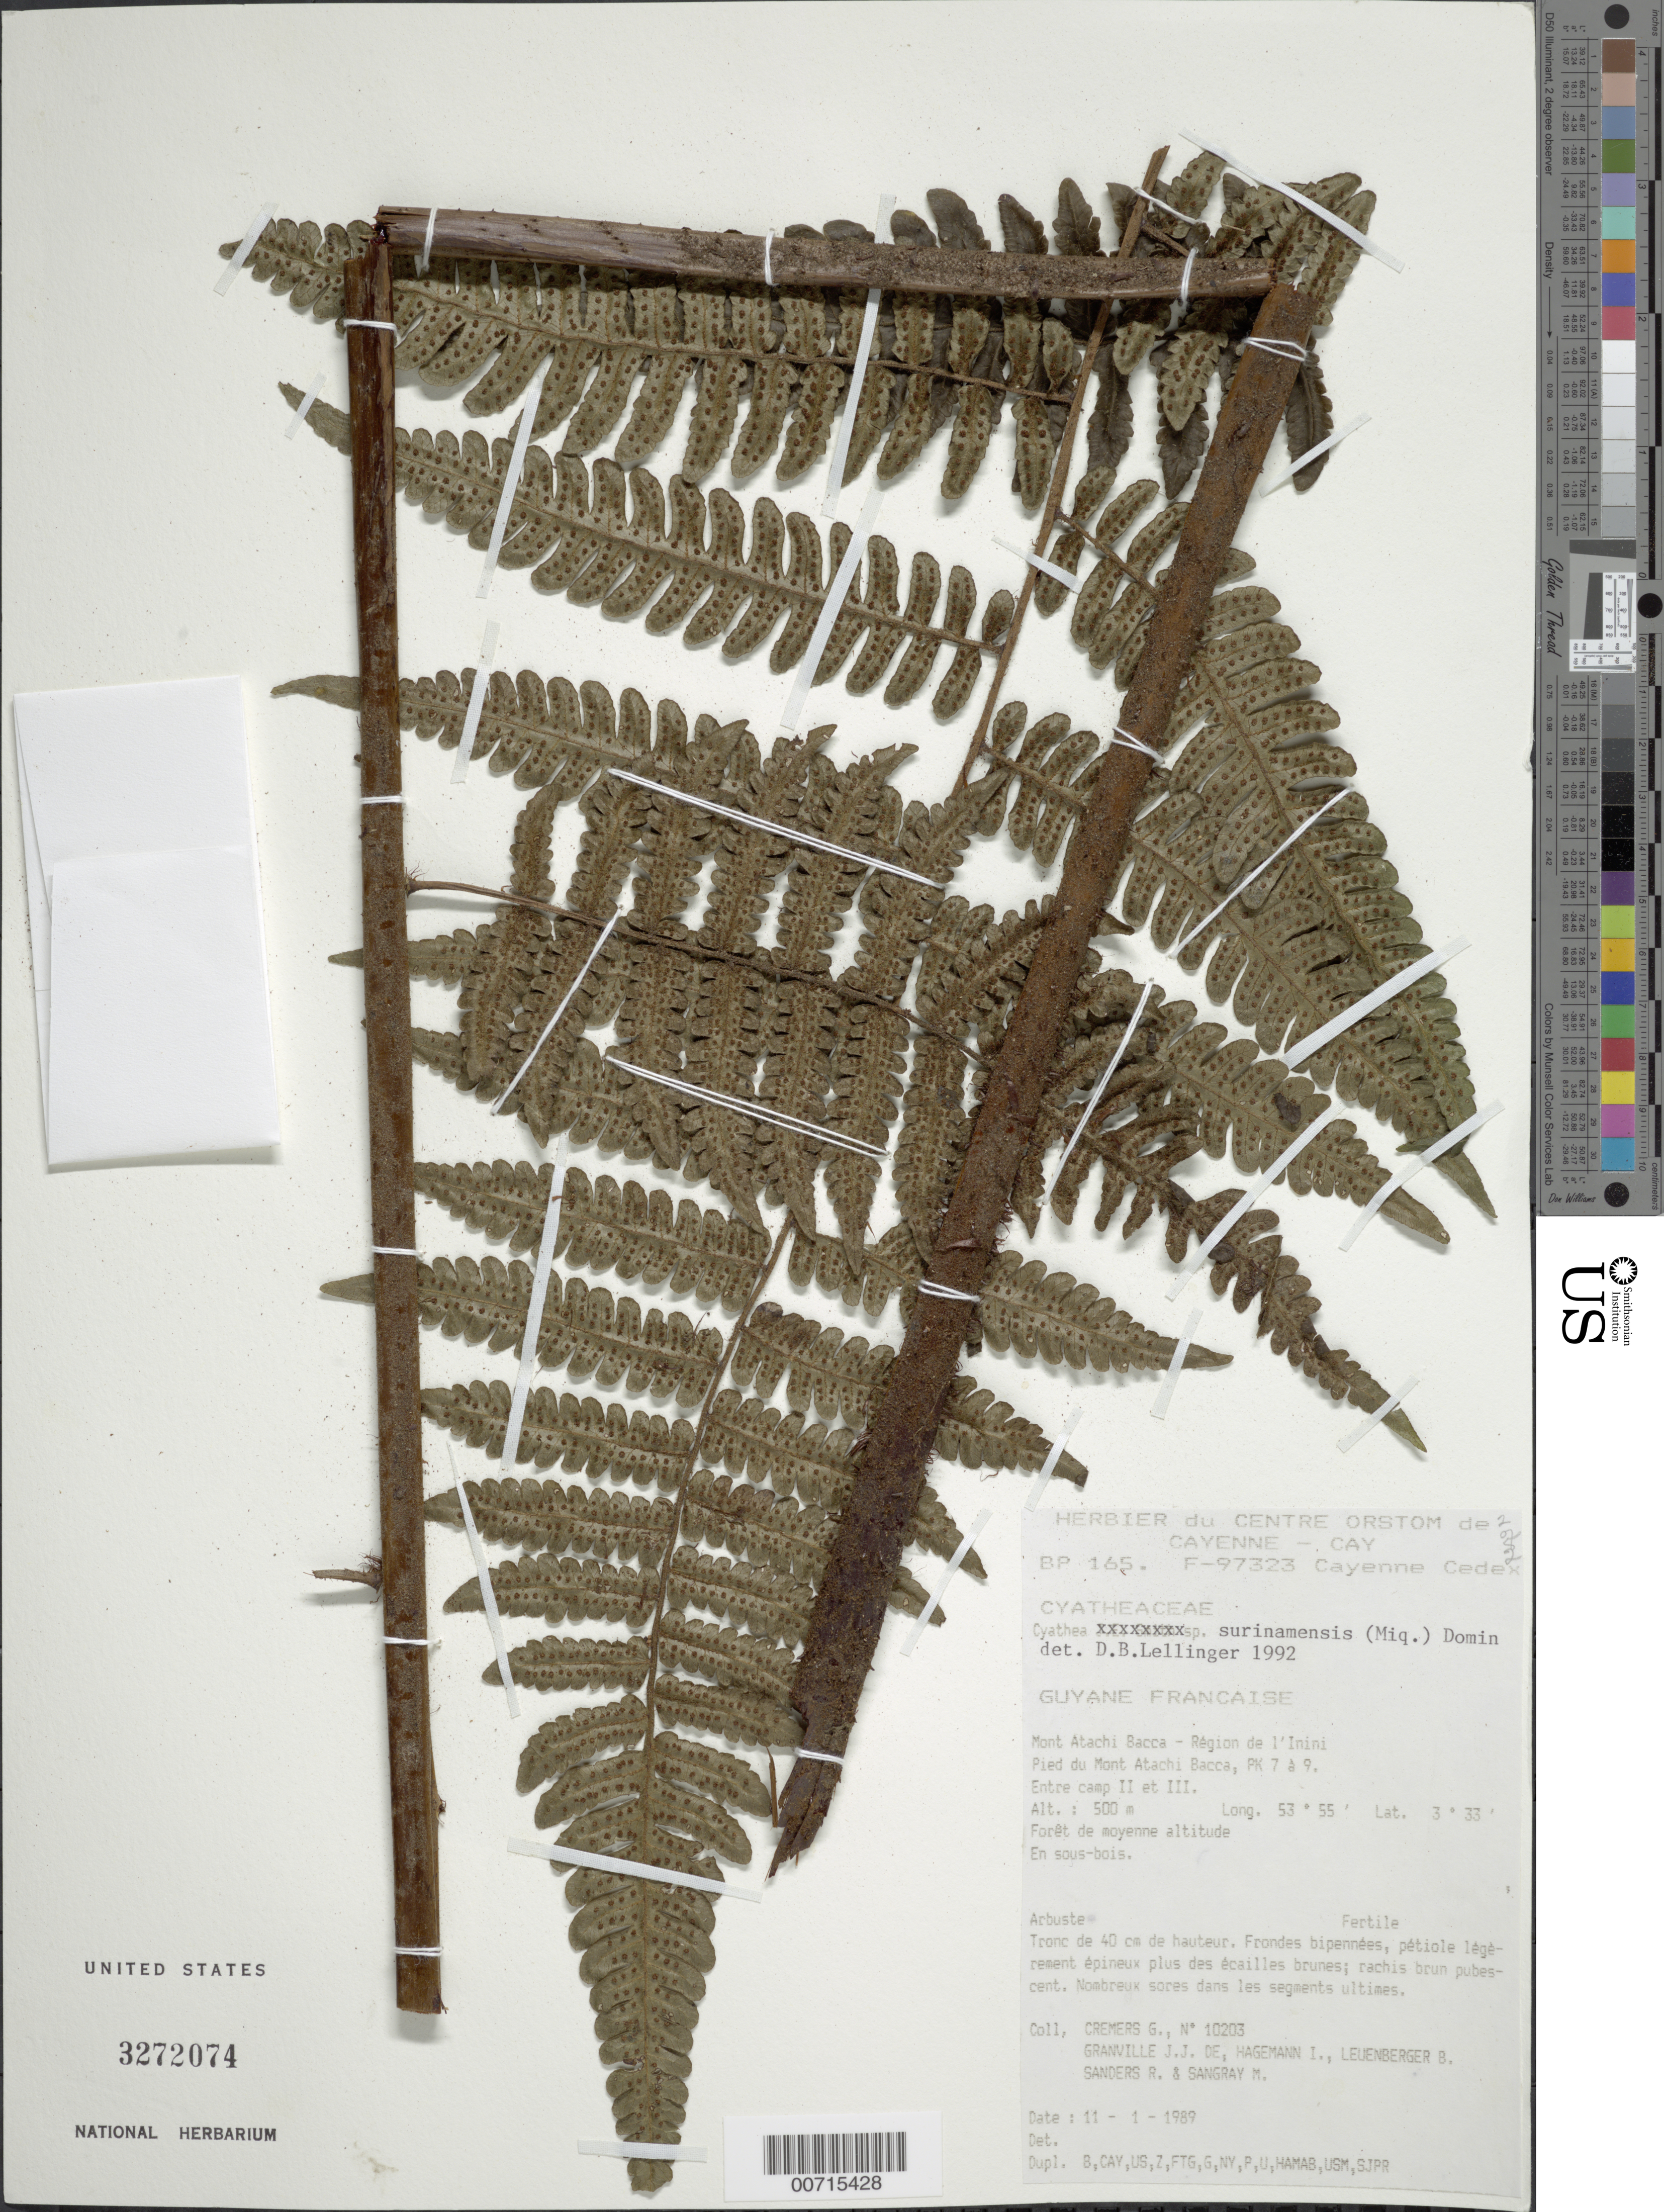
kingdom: Plantae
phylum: Tracheophyta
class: Polypodiopsida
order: Cyatheales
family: Cyatheaceae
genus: Cyathea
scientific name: Cyathea surinamensis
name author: (Miq.) Domin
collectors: G. Cremers, J.-J. de Granville, I. Hagemann, B. Leuenberger & et al.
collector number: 10203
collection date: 1989-01-11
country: French Guiana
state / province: Inini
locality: Guyane Francaise, Mont Atachi Bacca , Pied du mont Atachi Bacca, PK 7 á 9, Entre Camp II et III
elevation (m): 500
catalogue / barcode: US 3272074